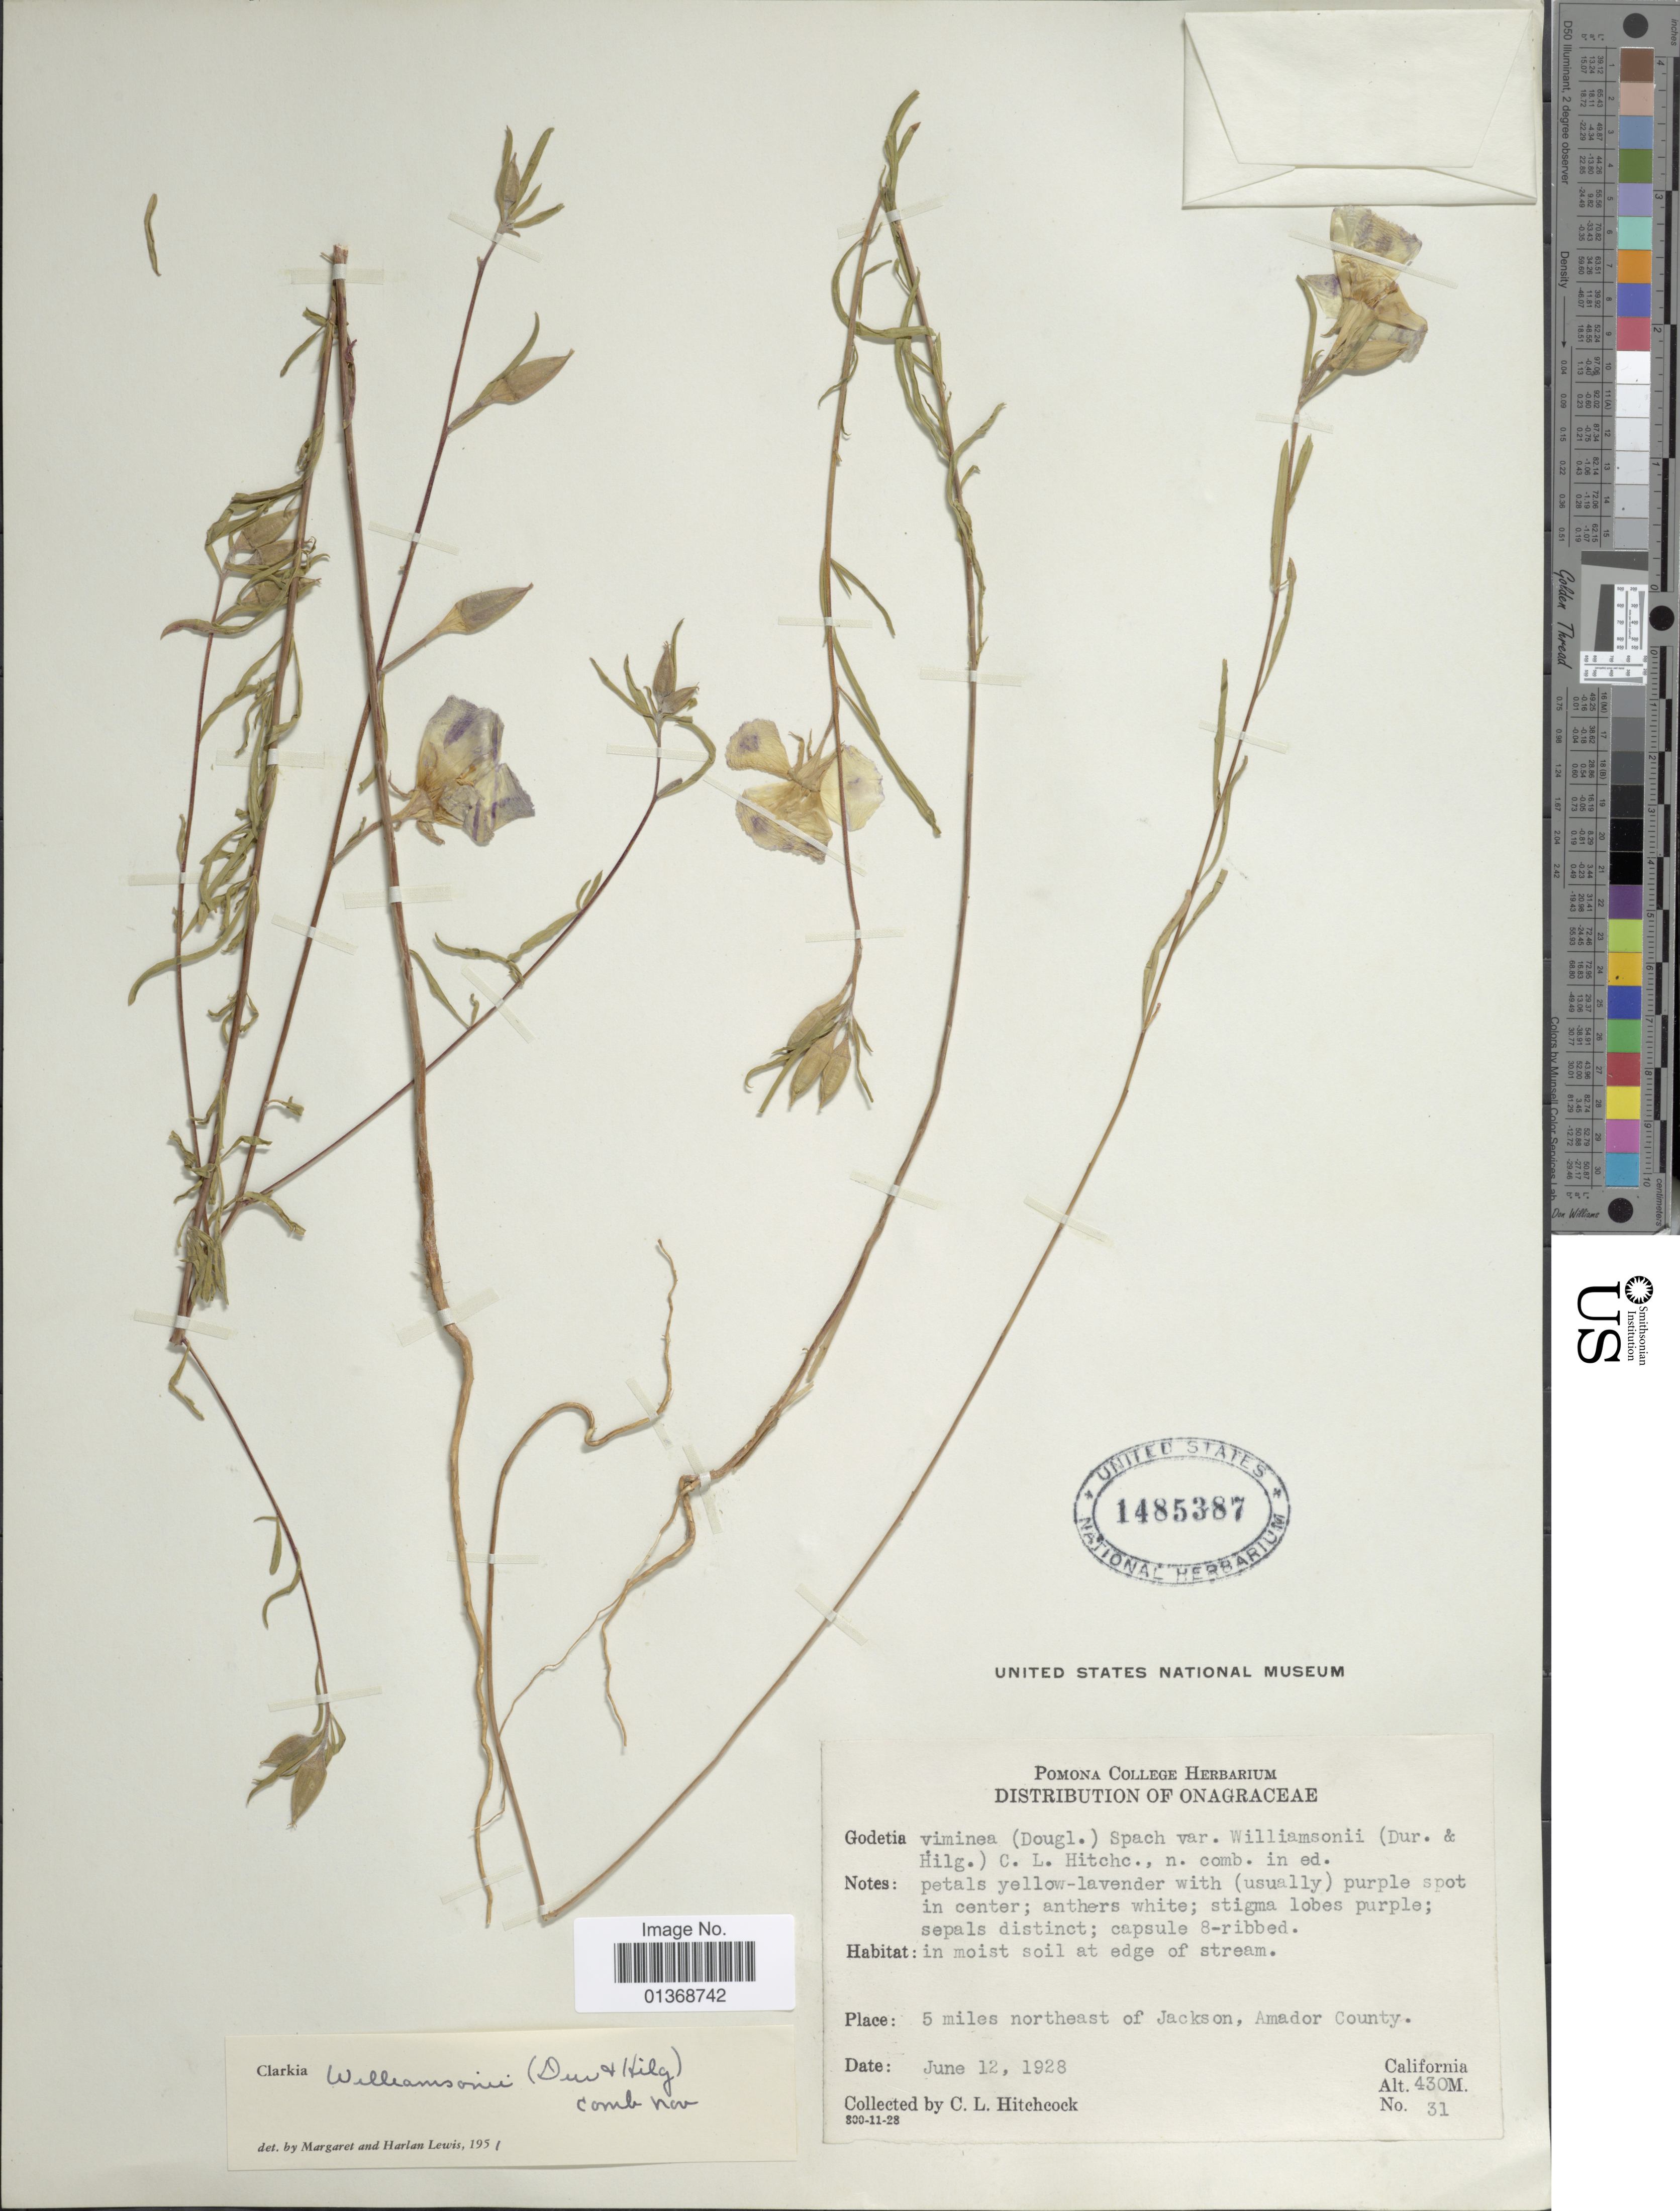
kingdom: Plantae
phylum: Tracheophyta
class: Magnoliopsida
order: Myrtales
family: Onagraceae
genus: Clarkia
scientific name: Clarkia williamsonii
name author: (Durand & Hilg.) F. H. Lewis & M.E. Lewis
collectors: C. L. Hitchcock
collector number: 31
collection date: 1928-06-12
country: United States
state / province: California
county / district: Amador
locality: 5 miles northeast of Jackson, Amador County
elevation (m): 430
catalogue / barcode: US 1485387